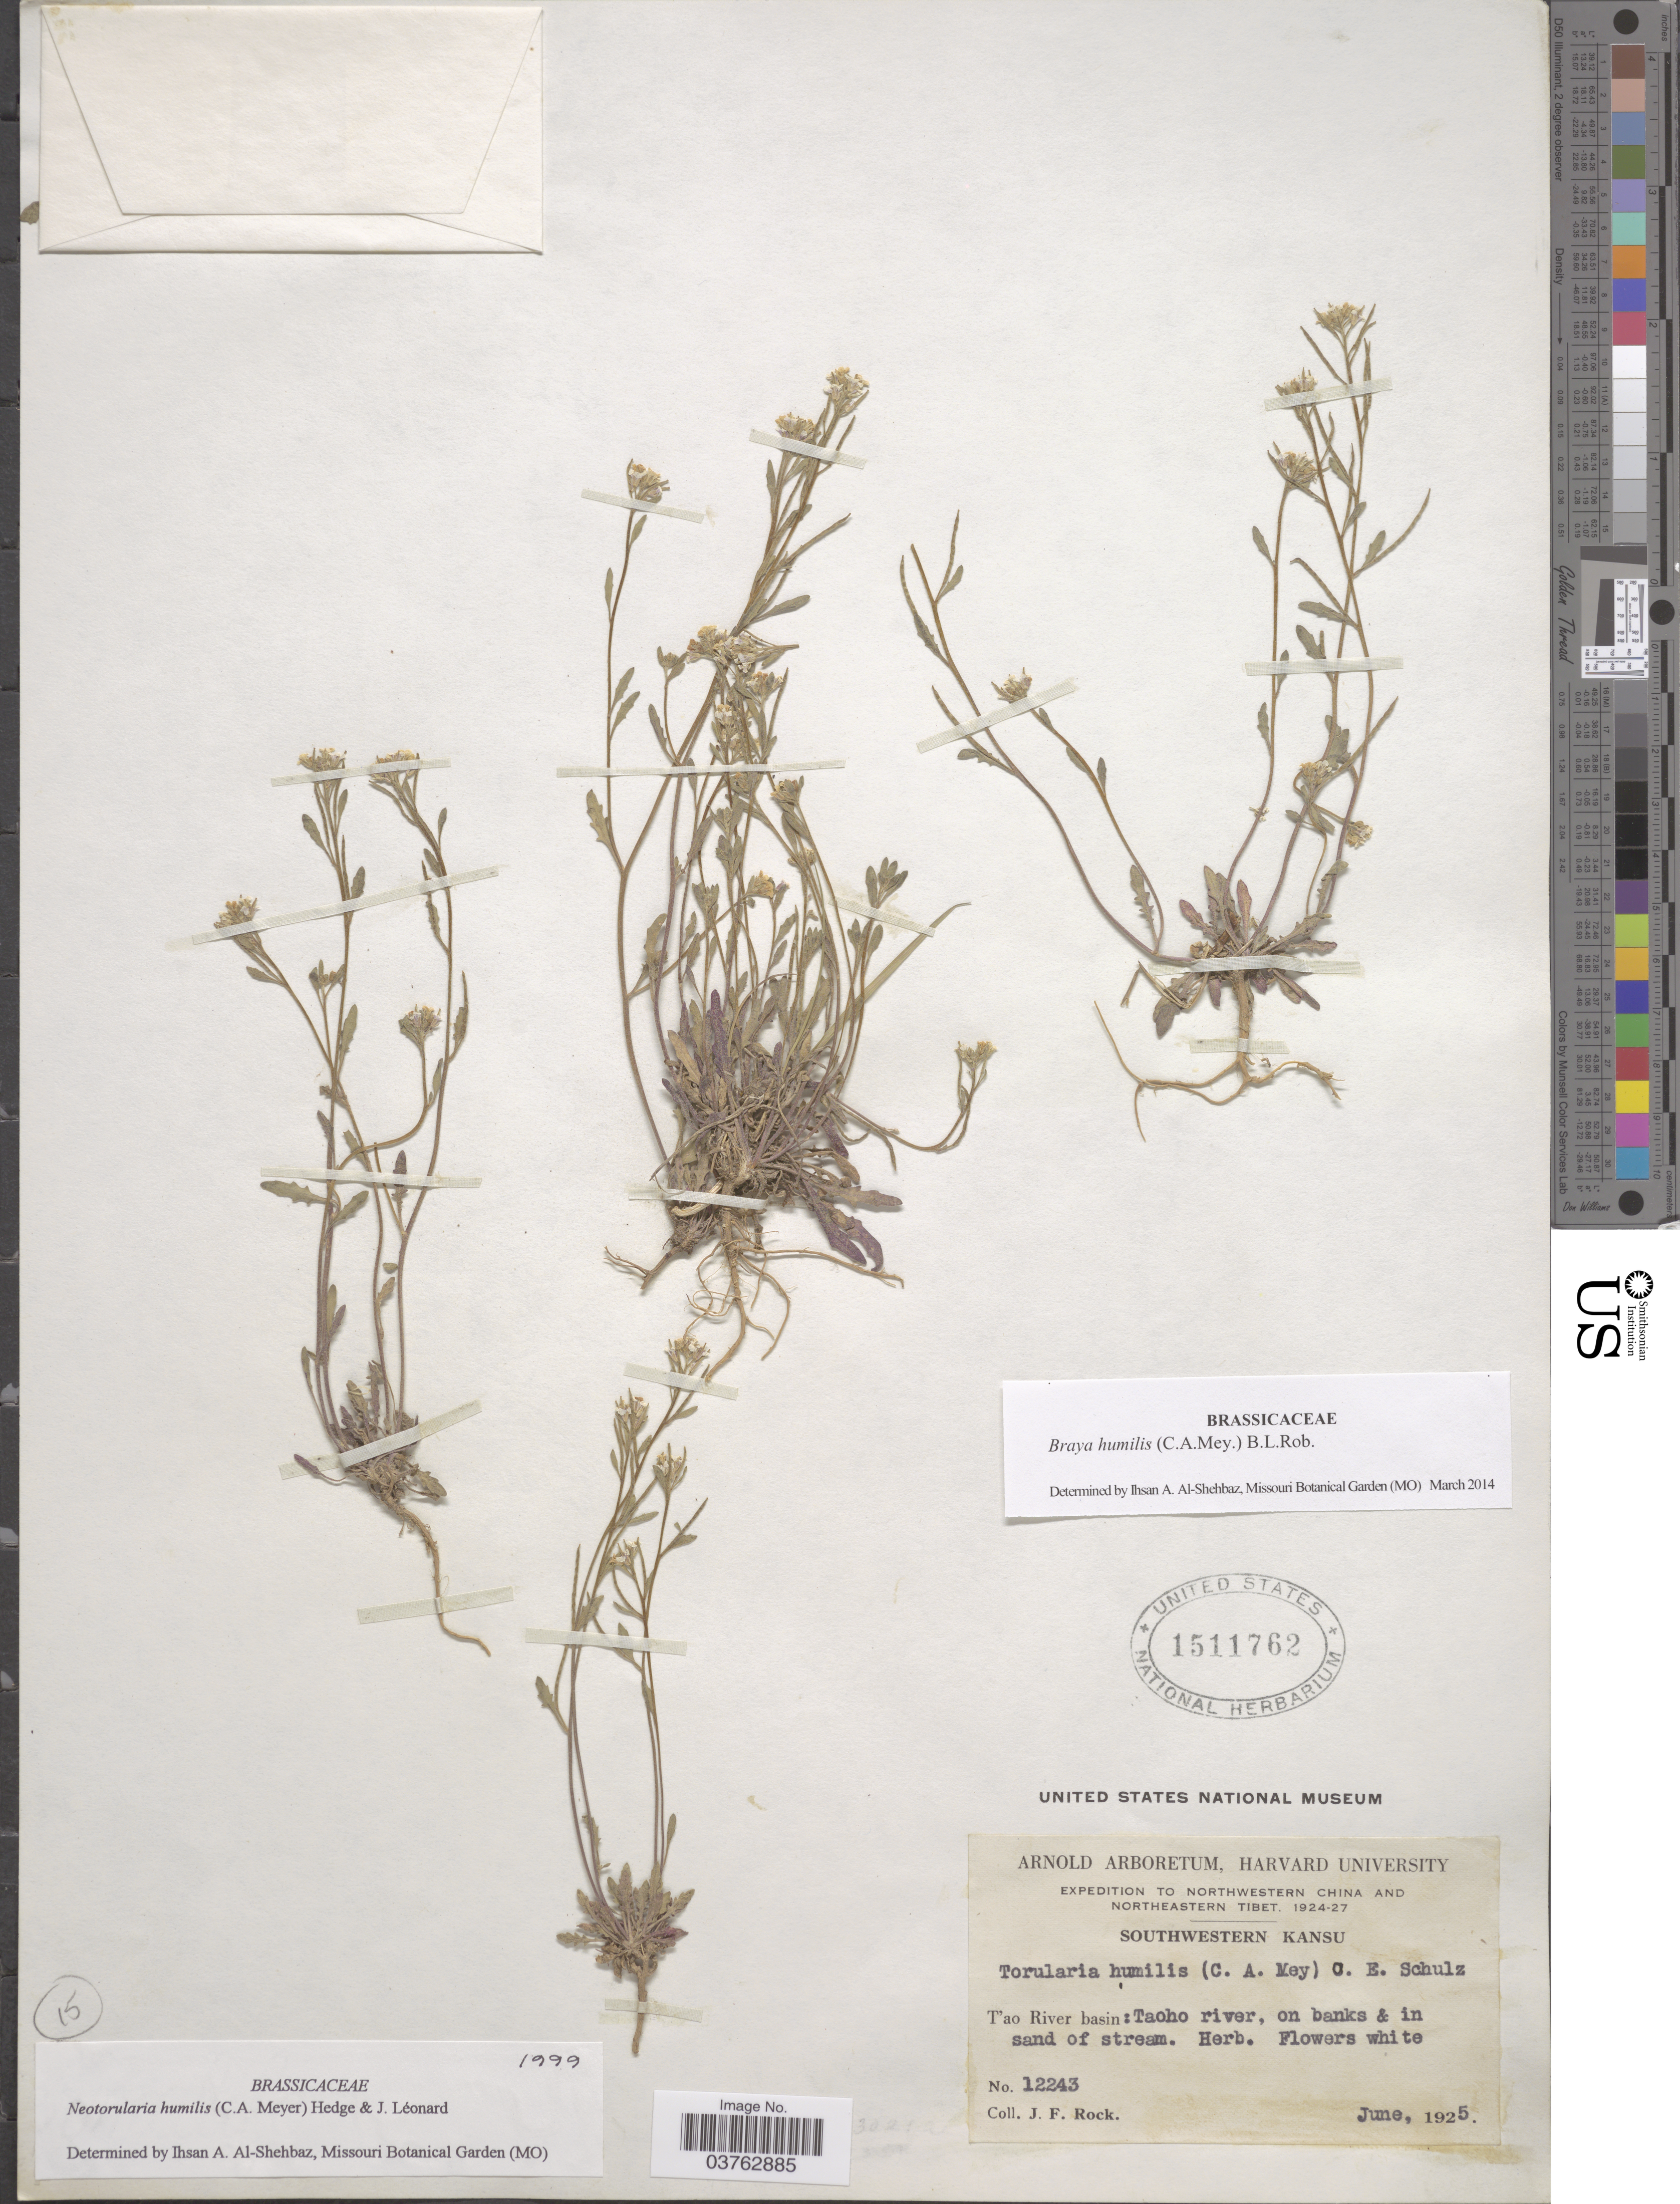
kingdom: Plantae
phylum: Tracheophyta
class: Magnoliopsida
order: Brassicales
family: Brassicaceae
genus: Braya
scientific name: Braya humilis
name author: (C.A. Mey.) B.L. Rob.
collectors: J. Rock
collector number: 12243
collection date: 1925-06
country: China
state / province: Gansu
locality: Northwestern China. Southwestern Kansu. T'ao River basin: Taoho river.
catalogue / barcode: US 1511762